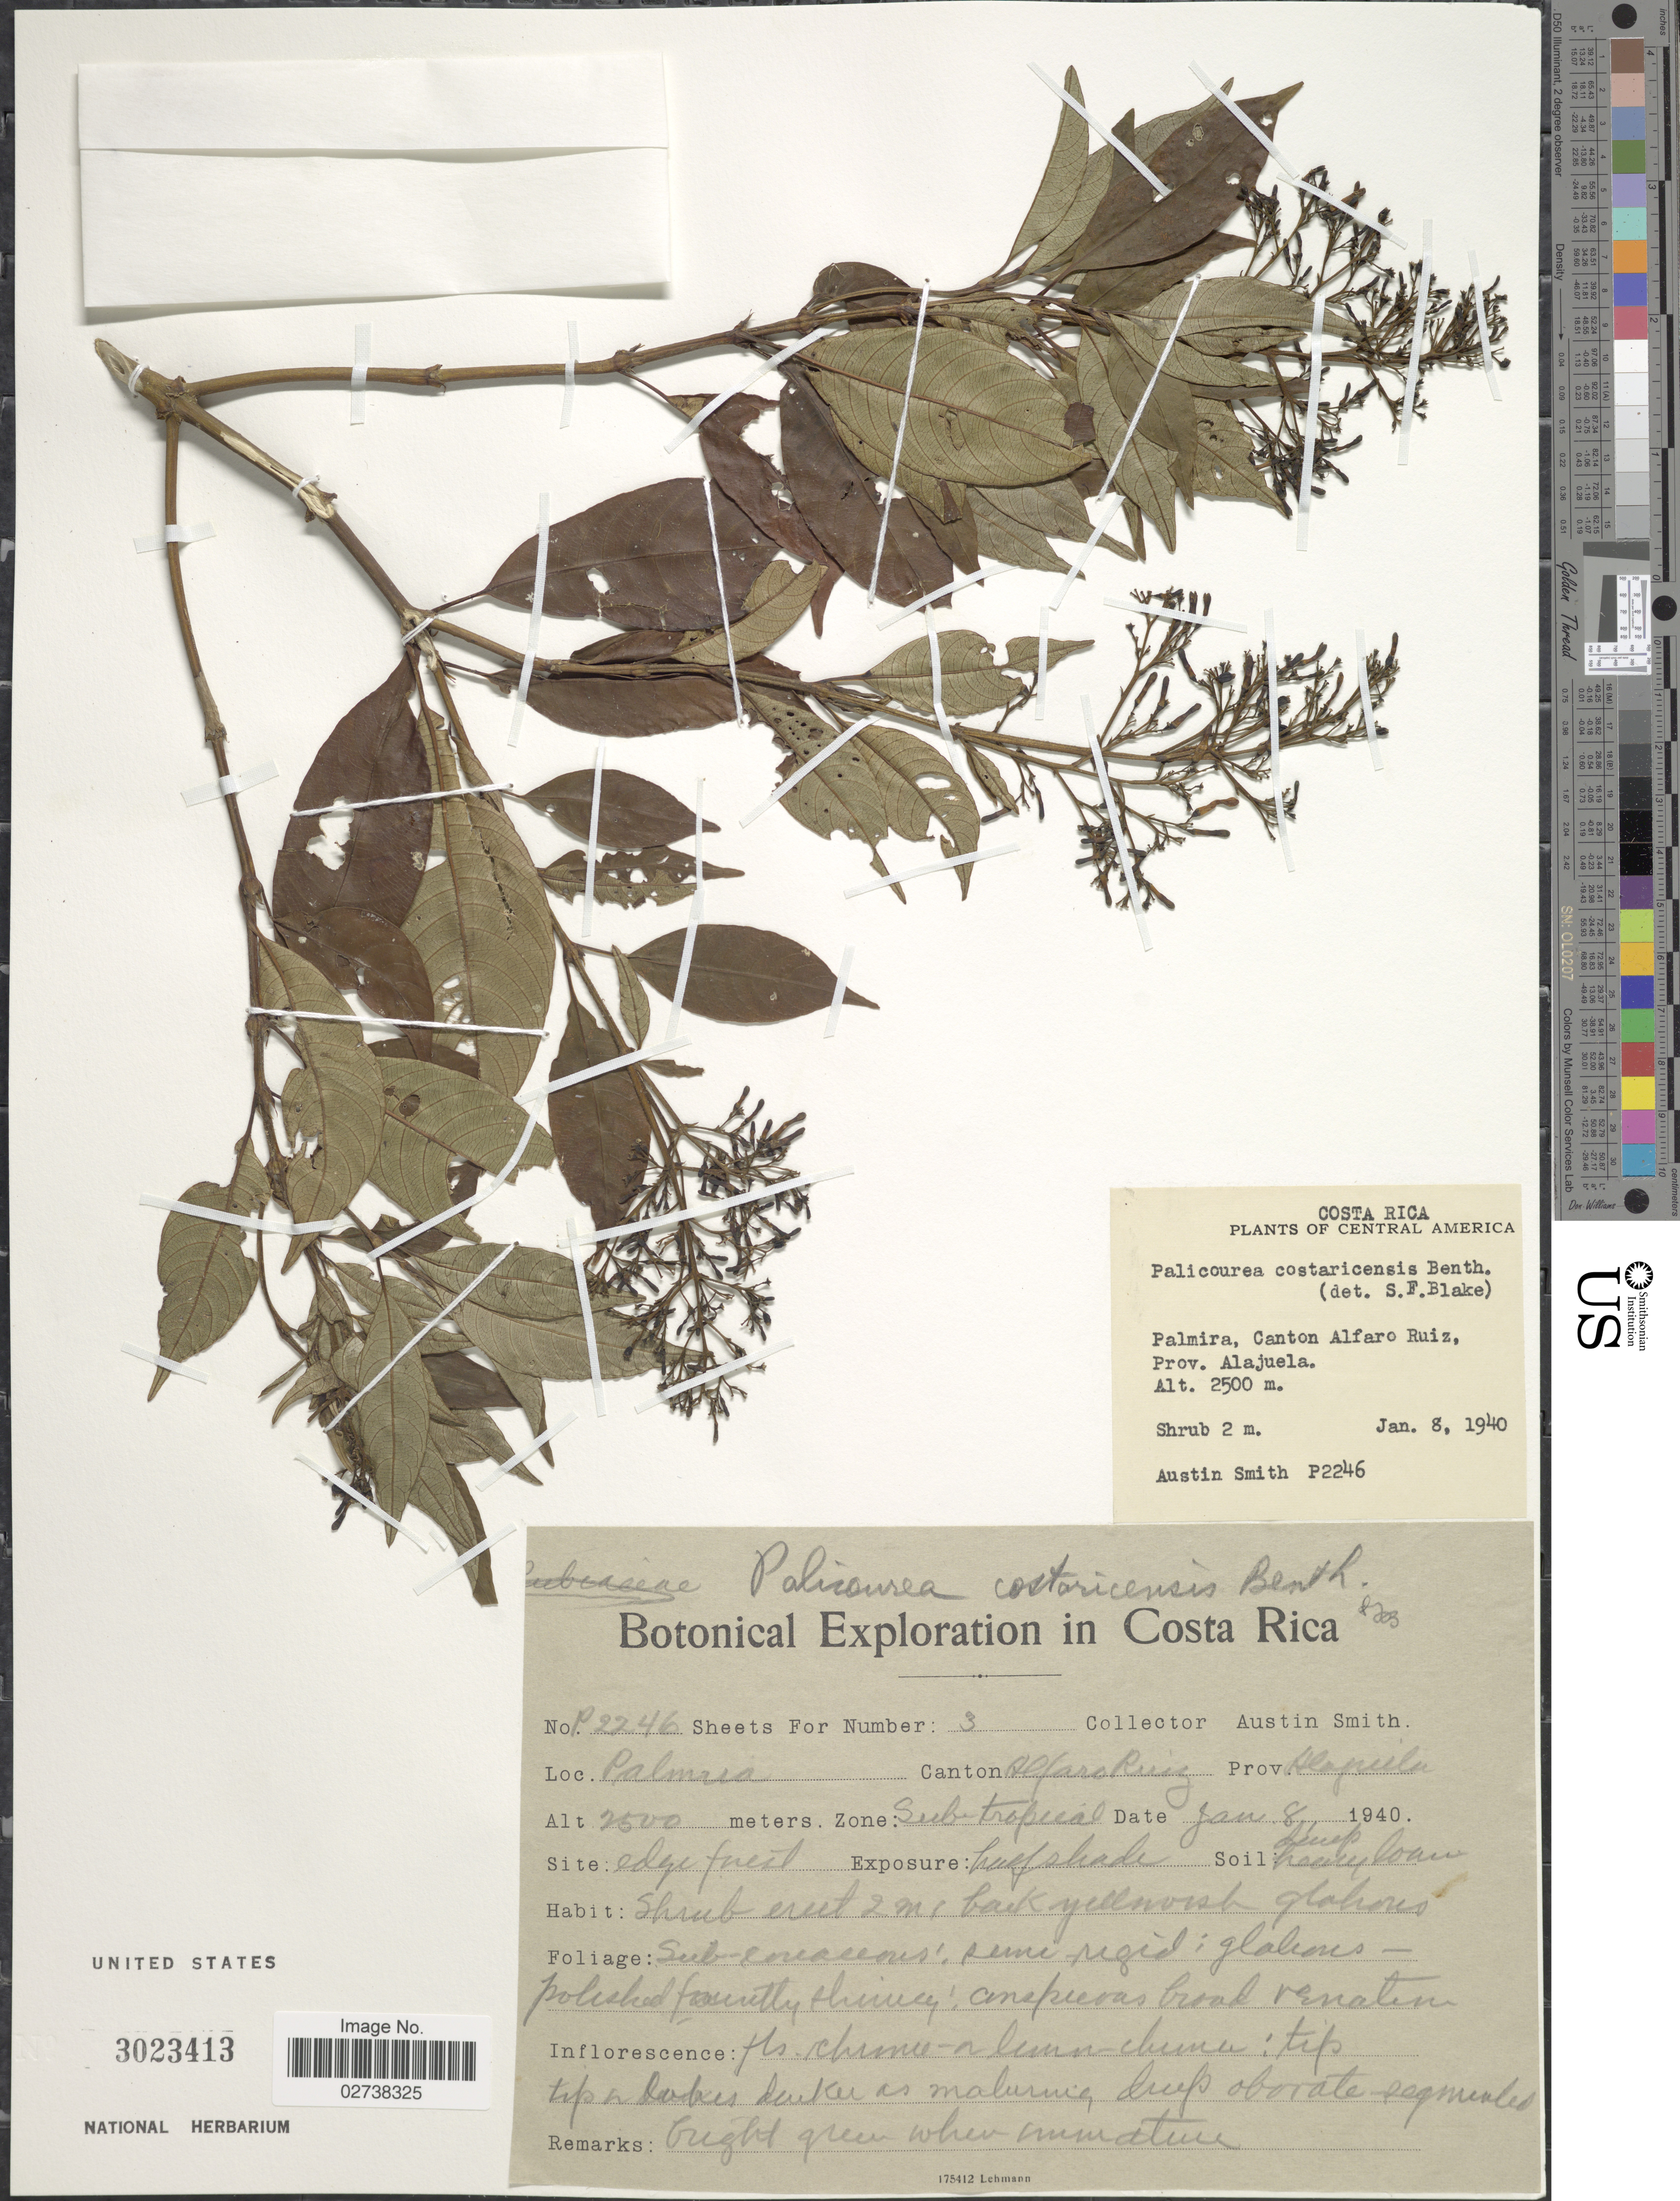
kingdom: Plantae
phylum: Tracheophyta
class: Magnoliopsida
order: Gentianales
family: Rubiaceae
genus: Palicourea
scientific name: Palicourea galeottiana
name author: M. Martens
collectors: Aust P. Smith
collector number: P2246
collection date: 1940-01-08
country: Costa Rica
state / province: Alajuela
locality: Palmira, Alfaro Ruiz canton, prov. Alajuela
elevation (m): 2500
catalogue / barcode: US 3023413